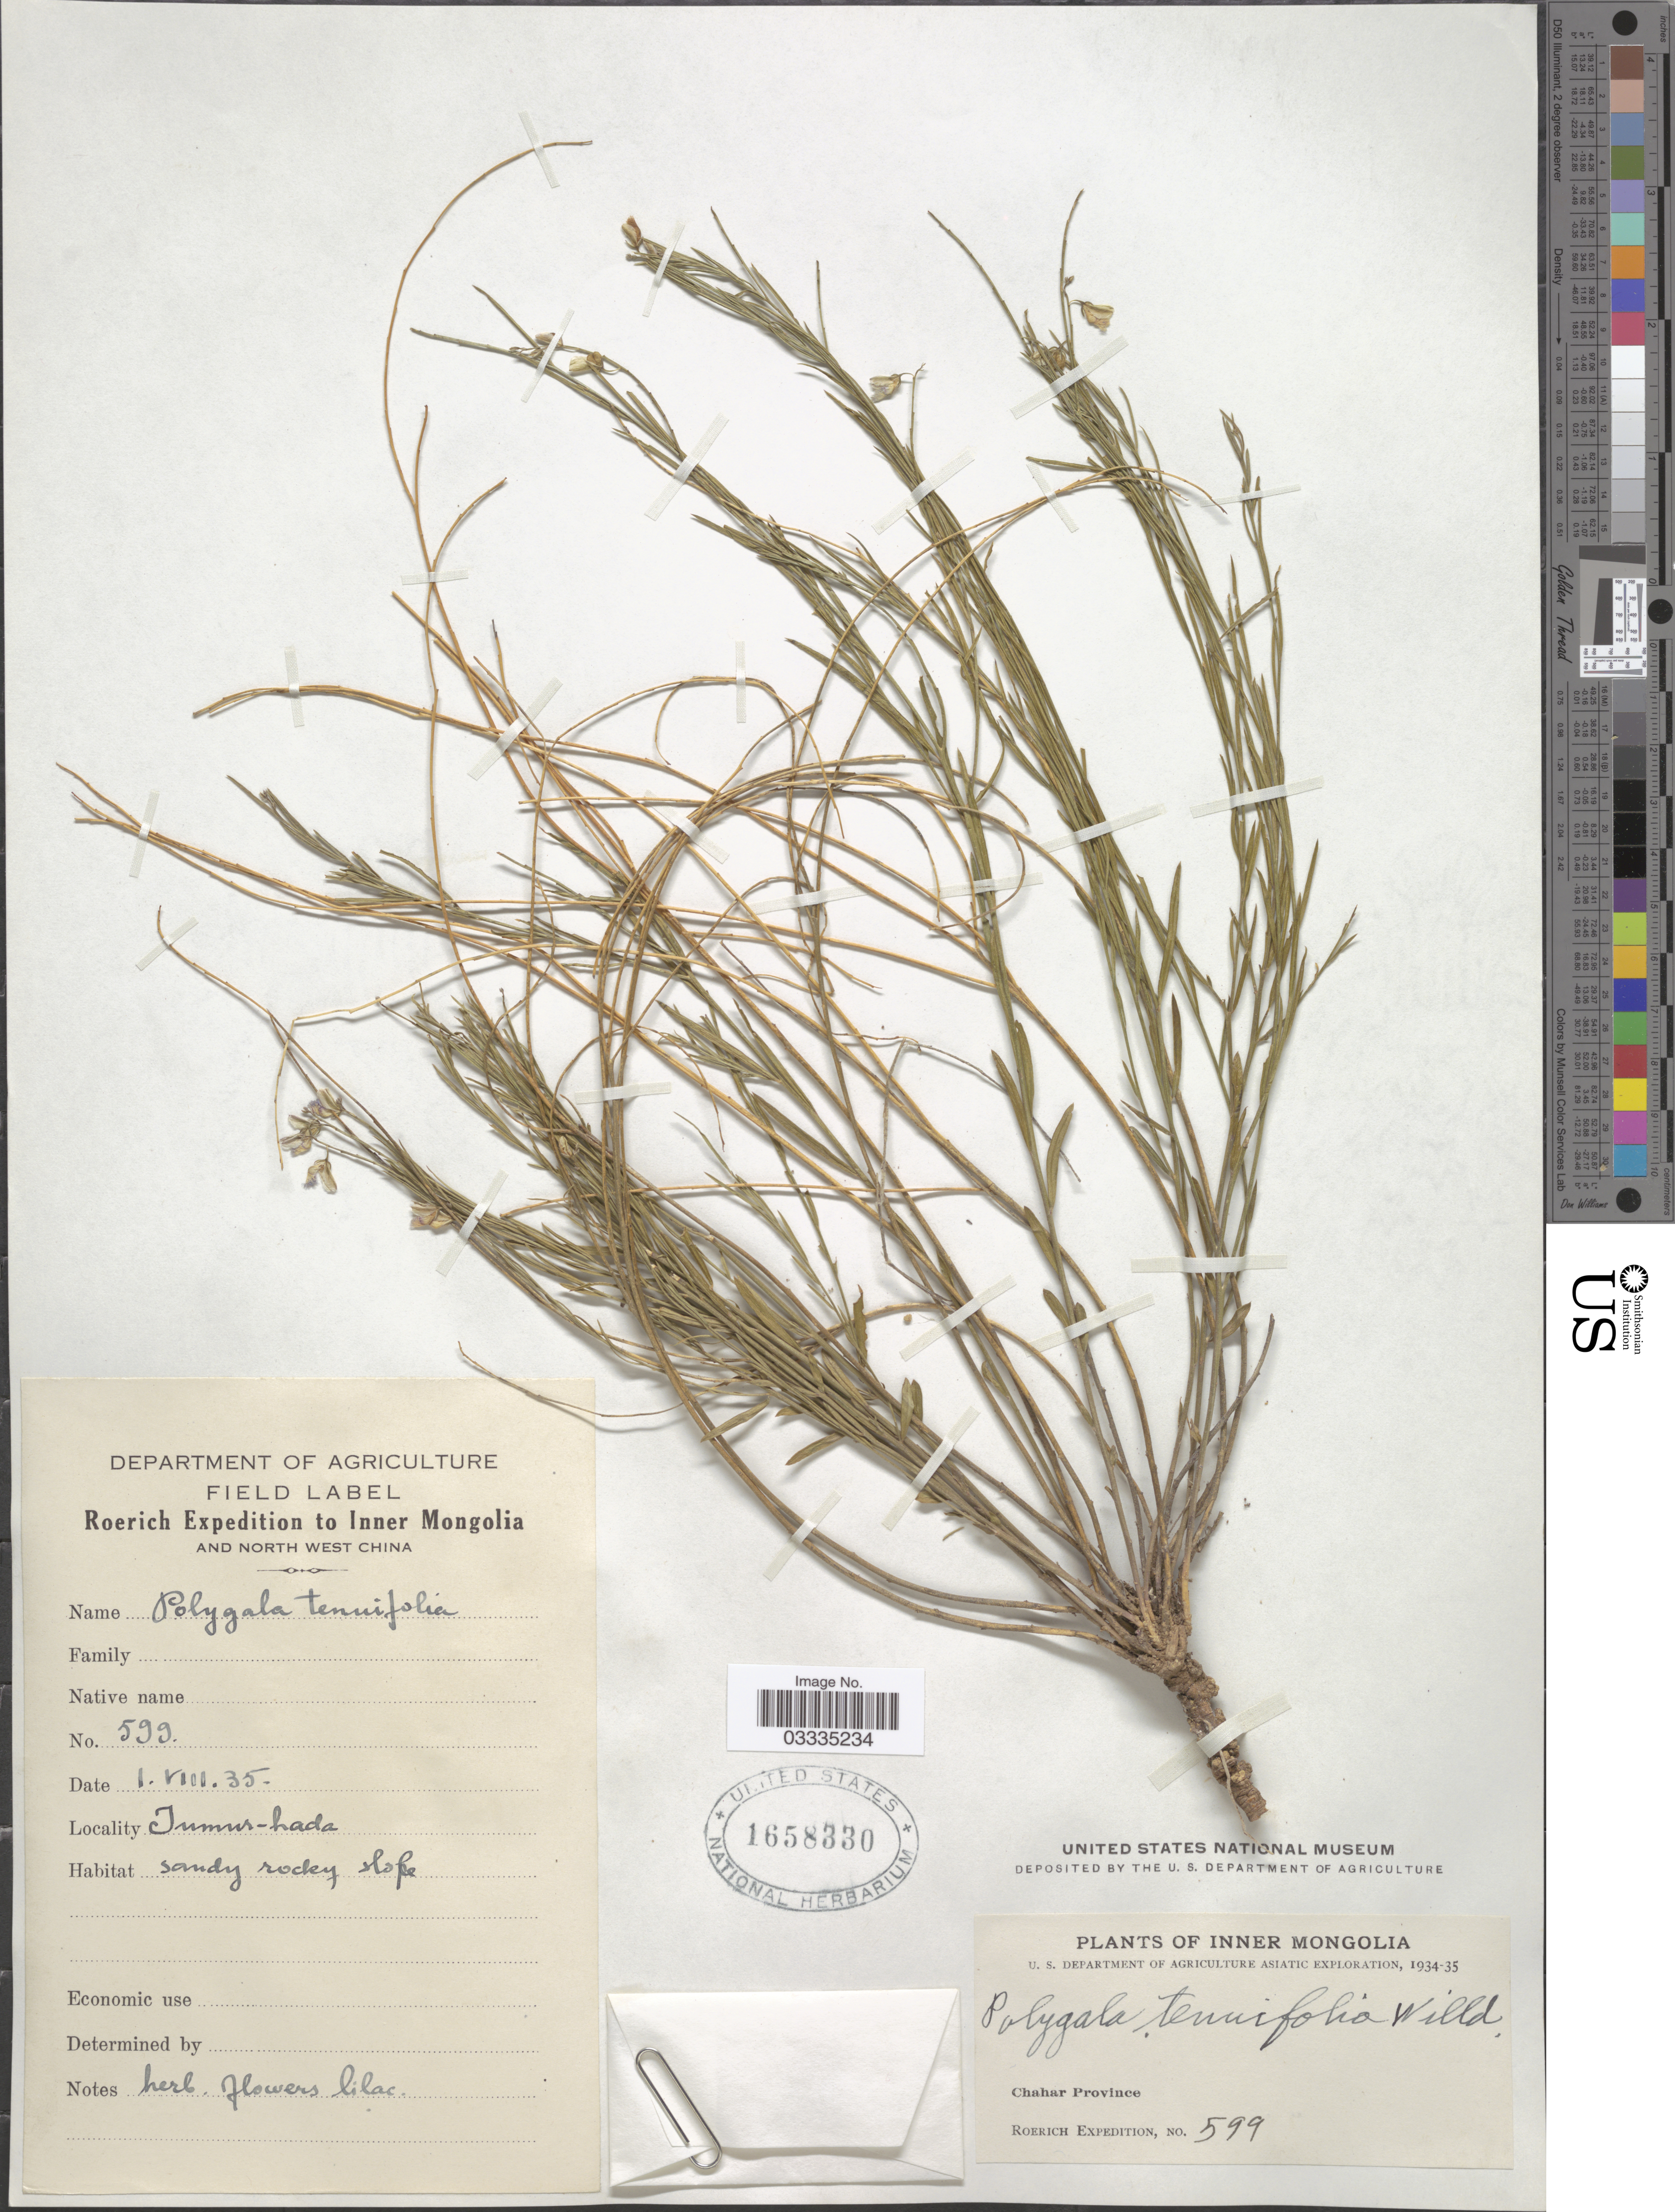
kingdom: Plantae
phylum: Tracheophyta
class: Magnoliopsida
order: Fabales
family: Polygalaceae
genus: Polygala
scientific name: Polygala tenuifolia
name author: Willd.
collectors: Roerich Expedition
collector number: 599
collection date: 1935-08-01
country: China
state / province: Nei Monggol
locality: Inner Mongolia and North West China.Tumur-hada. Chahar Province.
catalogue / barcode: US 1658330